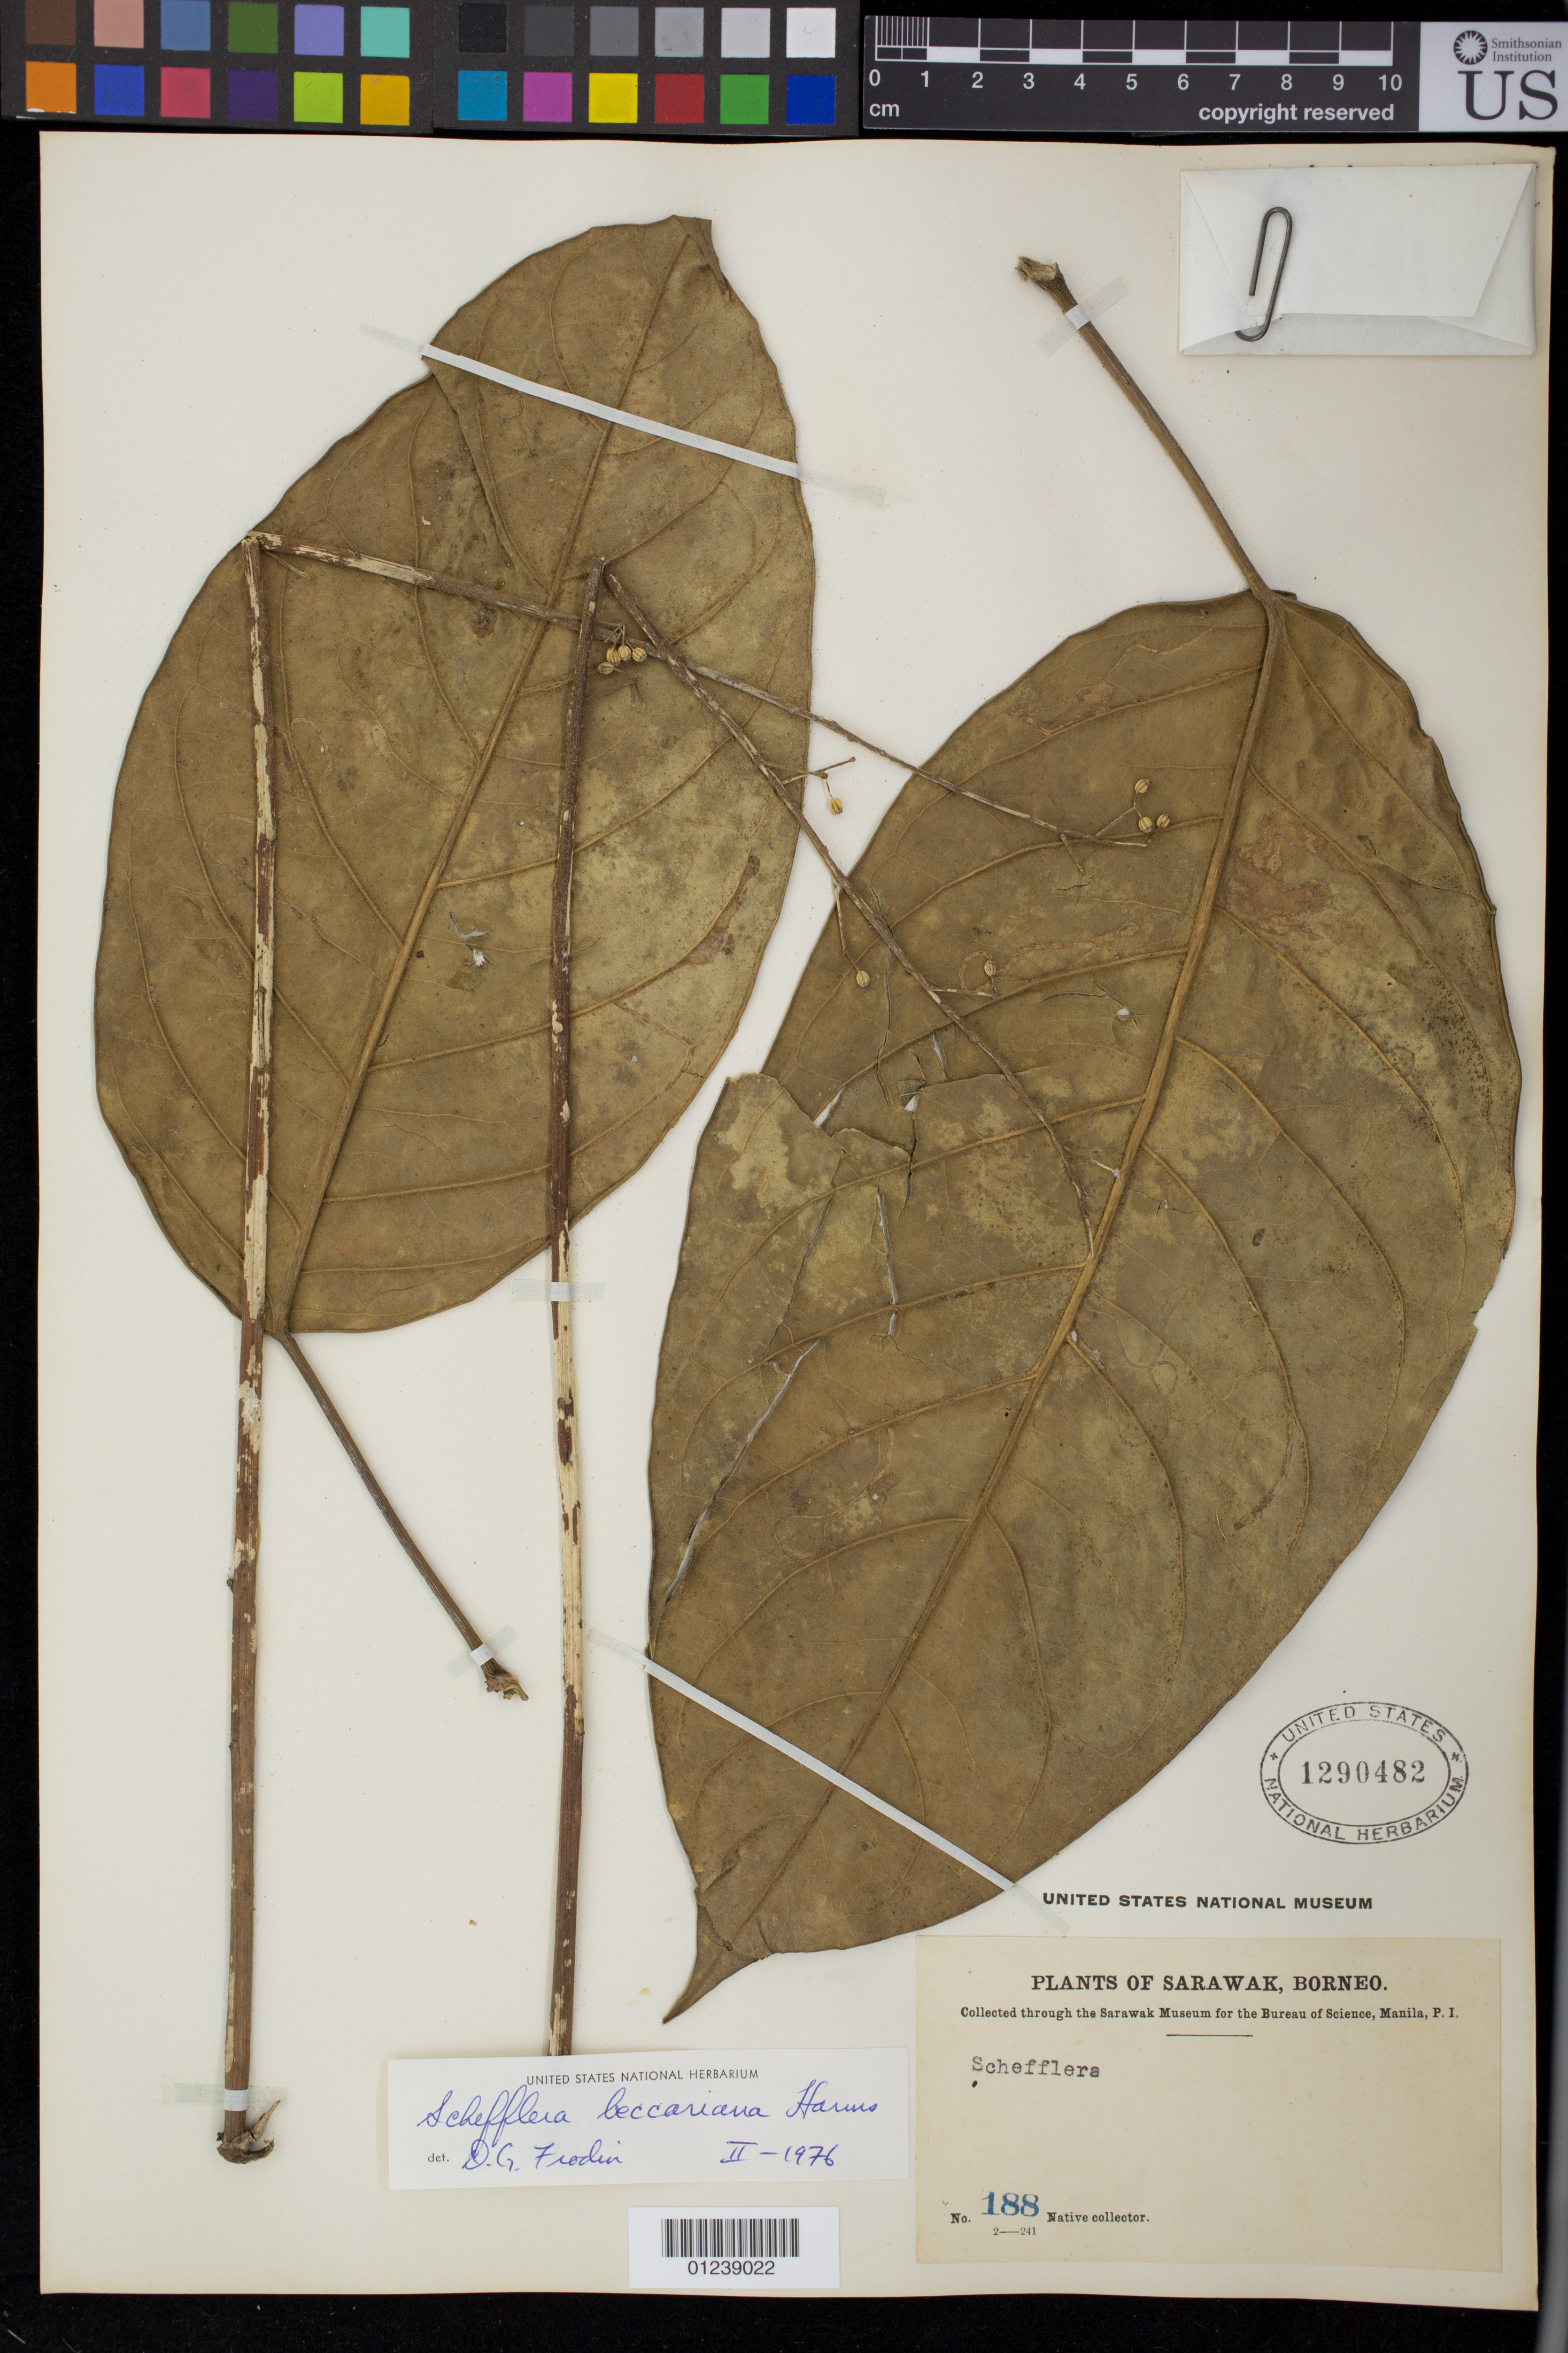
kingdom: Plantae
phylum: Tracheophyta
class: Magnoliopsida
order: Apiales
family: Araliaceae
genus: Heptapleurum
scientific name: Heptapleurum beccarianum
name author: (Harms) Lowry & G. M. Plunkett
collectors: Native collector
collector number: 188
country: Malaysia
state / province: Sarawak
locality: Borneo.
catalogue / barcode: US 1290482